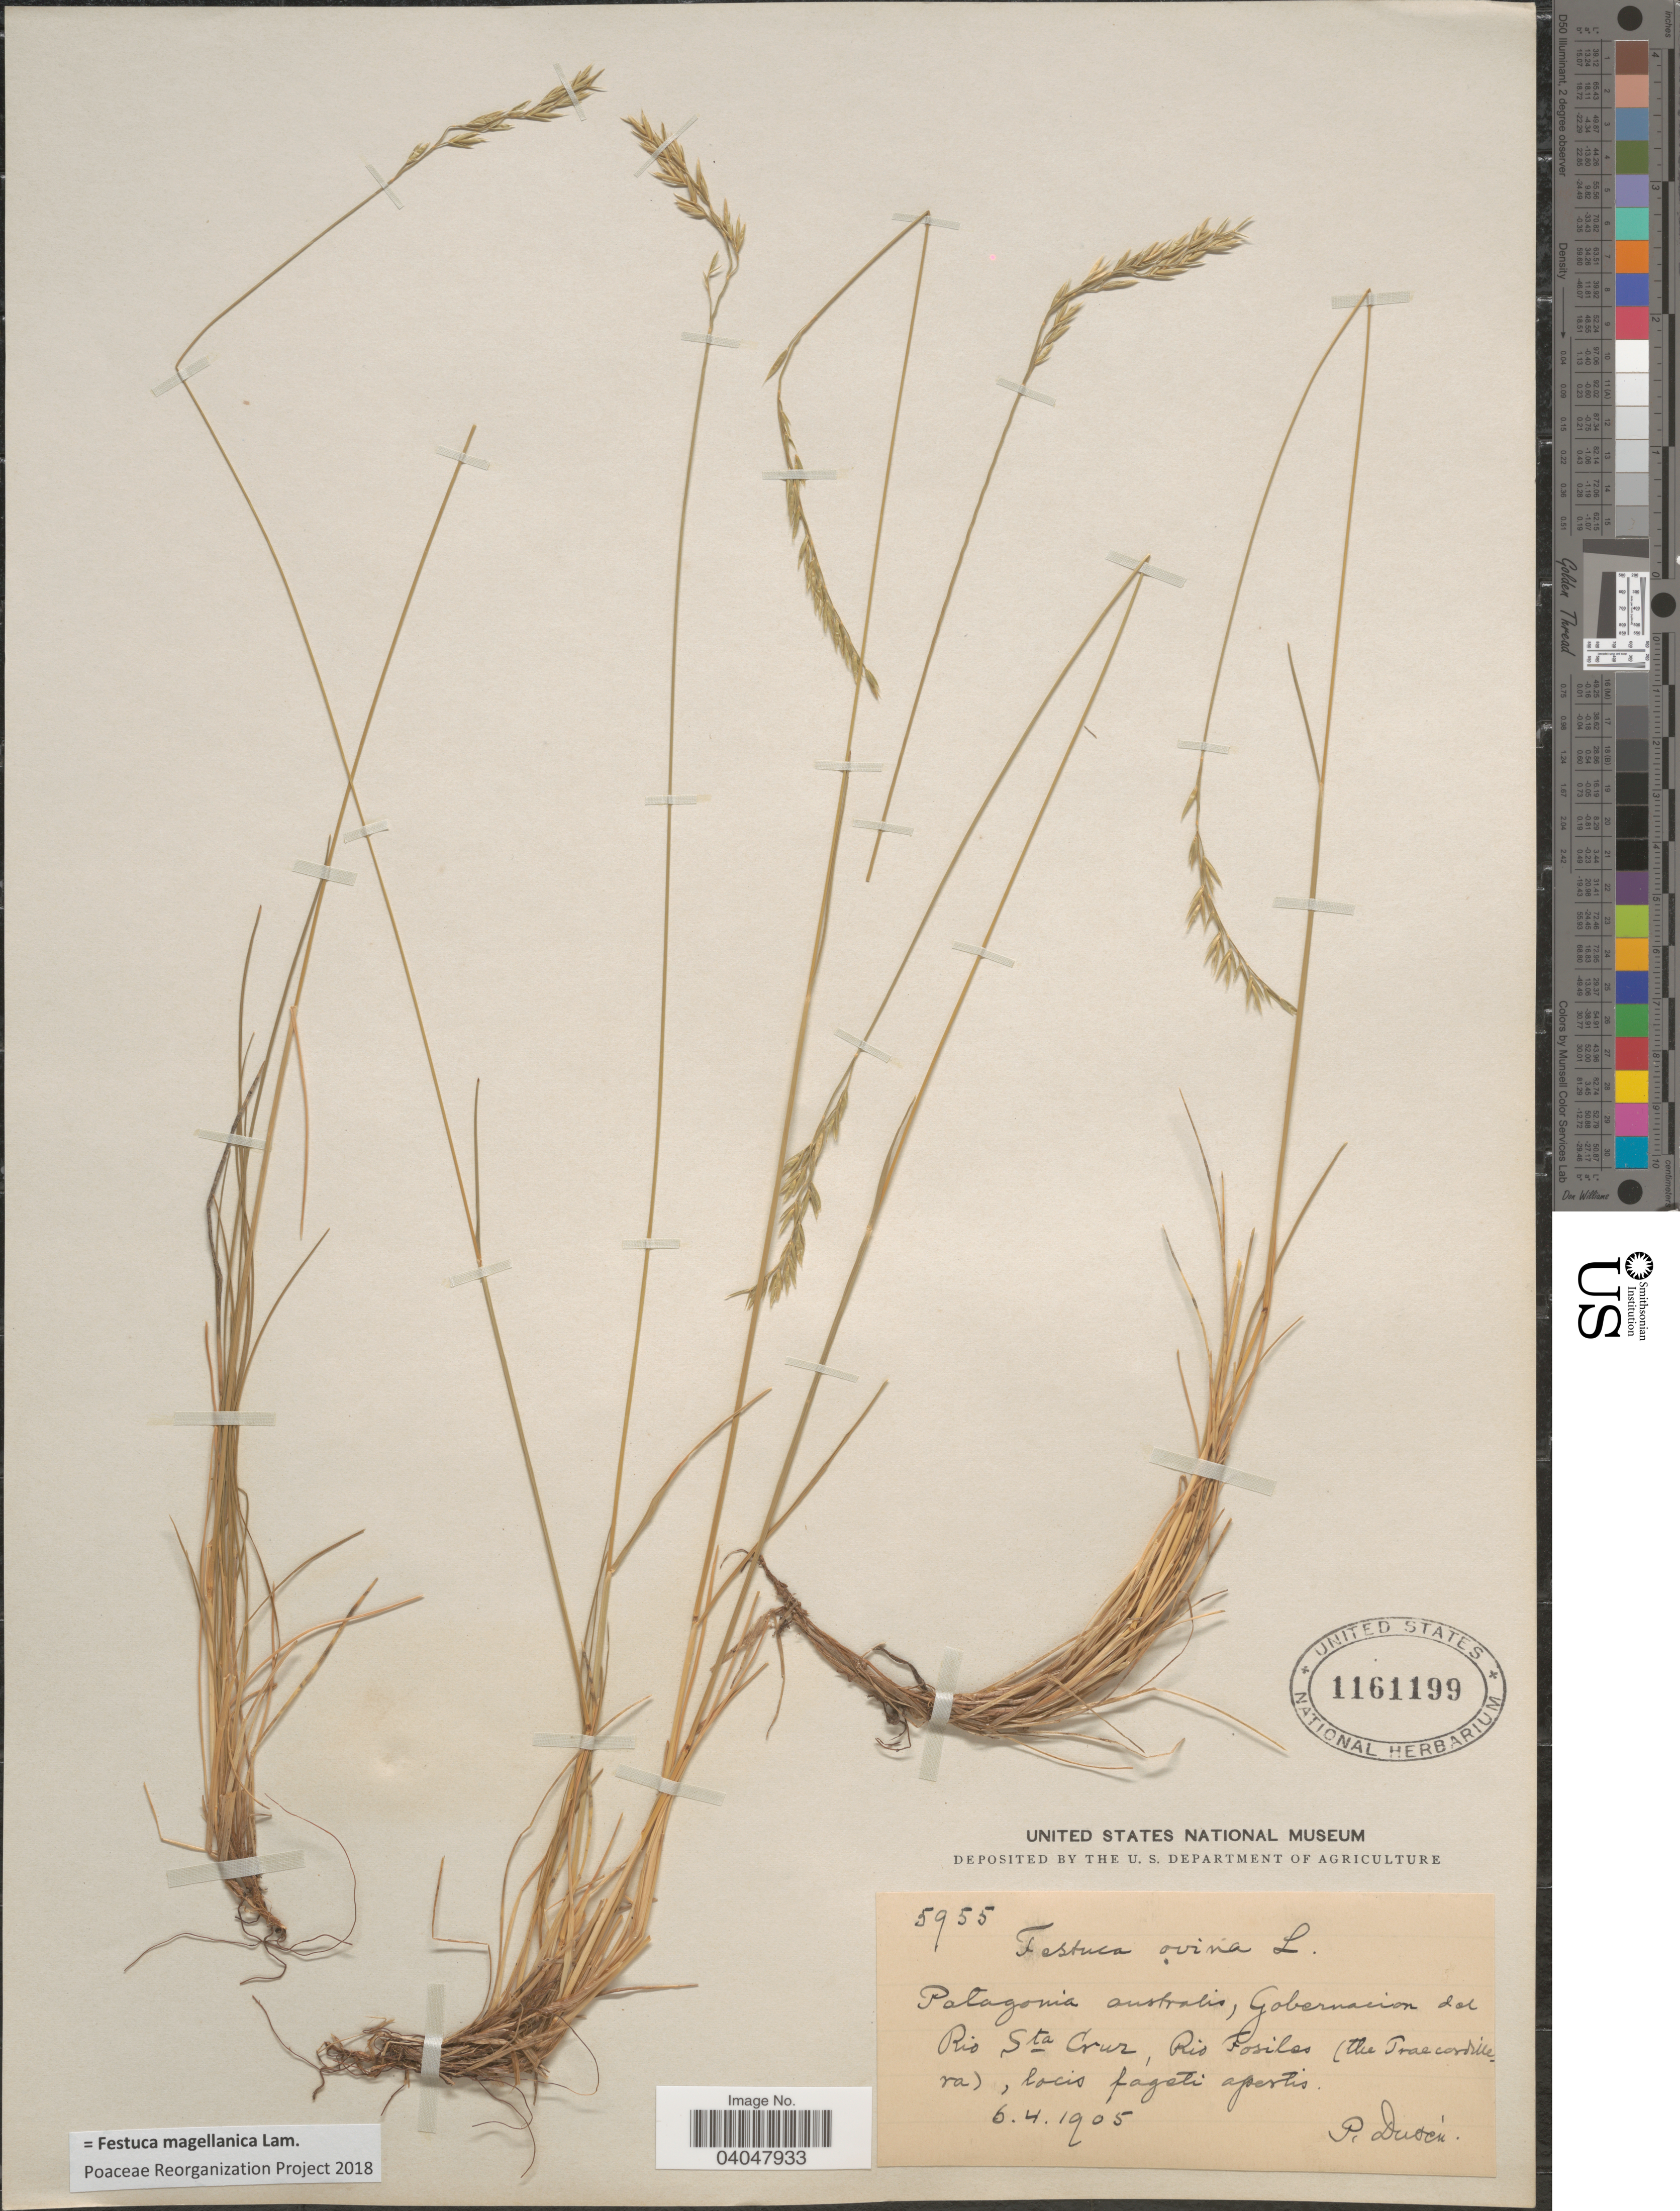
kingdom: Plantae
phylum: Tracheophyta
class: Liliopsida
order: Poales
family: Poaceae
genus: Festuca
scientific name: Festuca magellanica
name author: Lam.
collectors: P. Dusén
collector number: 5955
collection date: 1905-04-06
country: Argentina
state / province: Santa Cruz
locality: Patagonia australis, Gobernacion del Rio Sta Cruz, Rio Fosiles (the Traecordillera), locis fagoti apostis.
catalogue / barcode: US 1161199